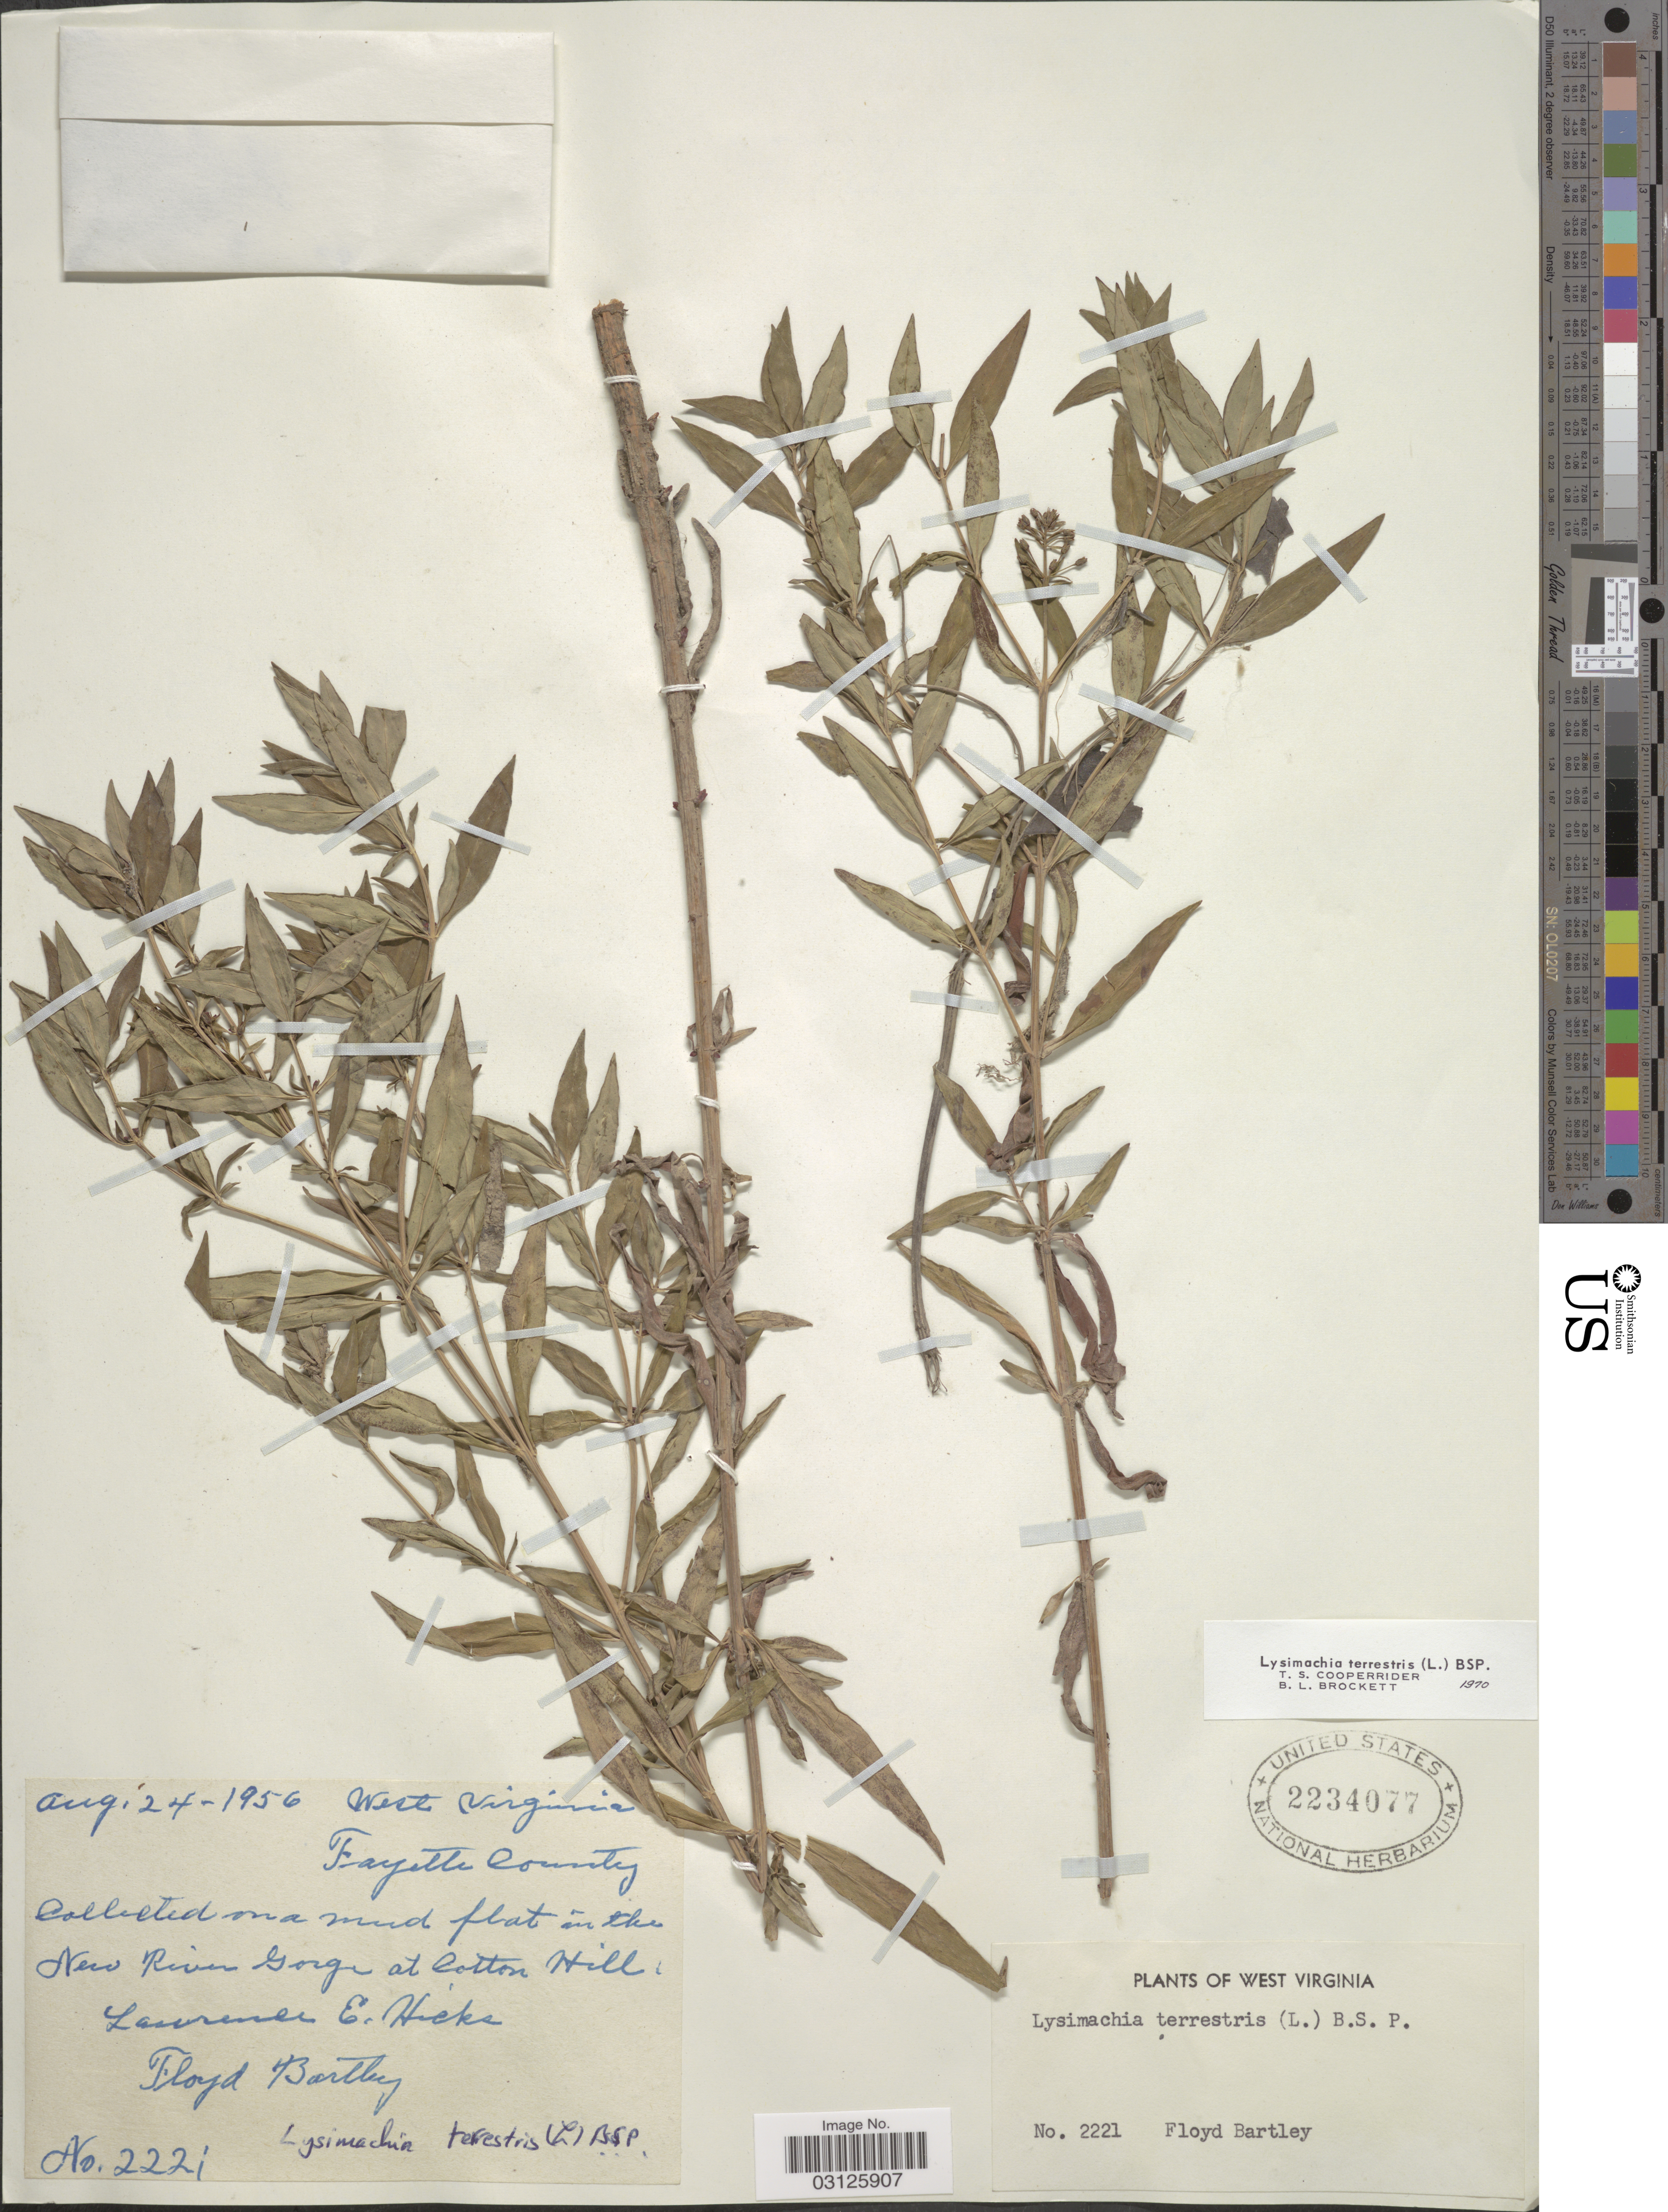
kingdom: Plantae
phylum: Tracheophyta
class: Magnoliopsida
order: Ericales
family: Primulaceae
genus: Lysimachia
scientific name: Lysimachia terrestris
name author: (L.) Britton, Stearns & Poggenb.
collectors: F. Bartley & L. E. Hicks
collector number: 2221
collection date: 1956-08-24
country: United States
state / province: West Virginia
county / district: Fayette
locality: Fayette County. On a mud flat in the New River Gorge at Cotton Hill.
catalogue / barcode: US 2234077